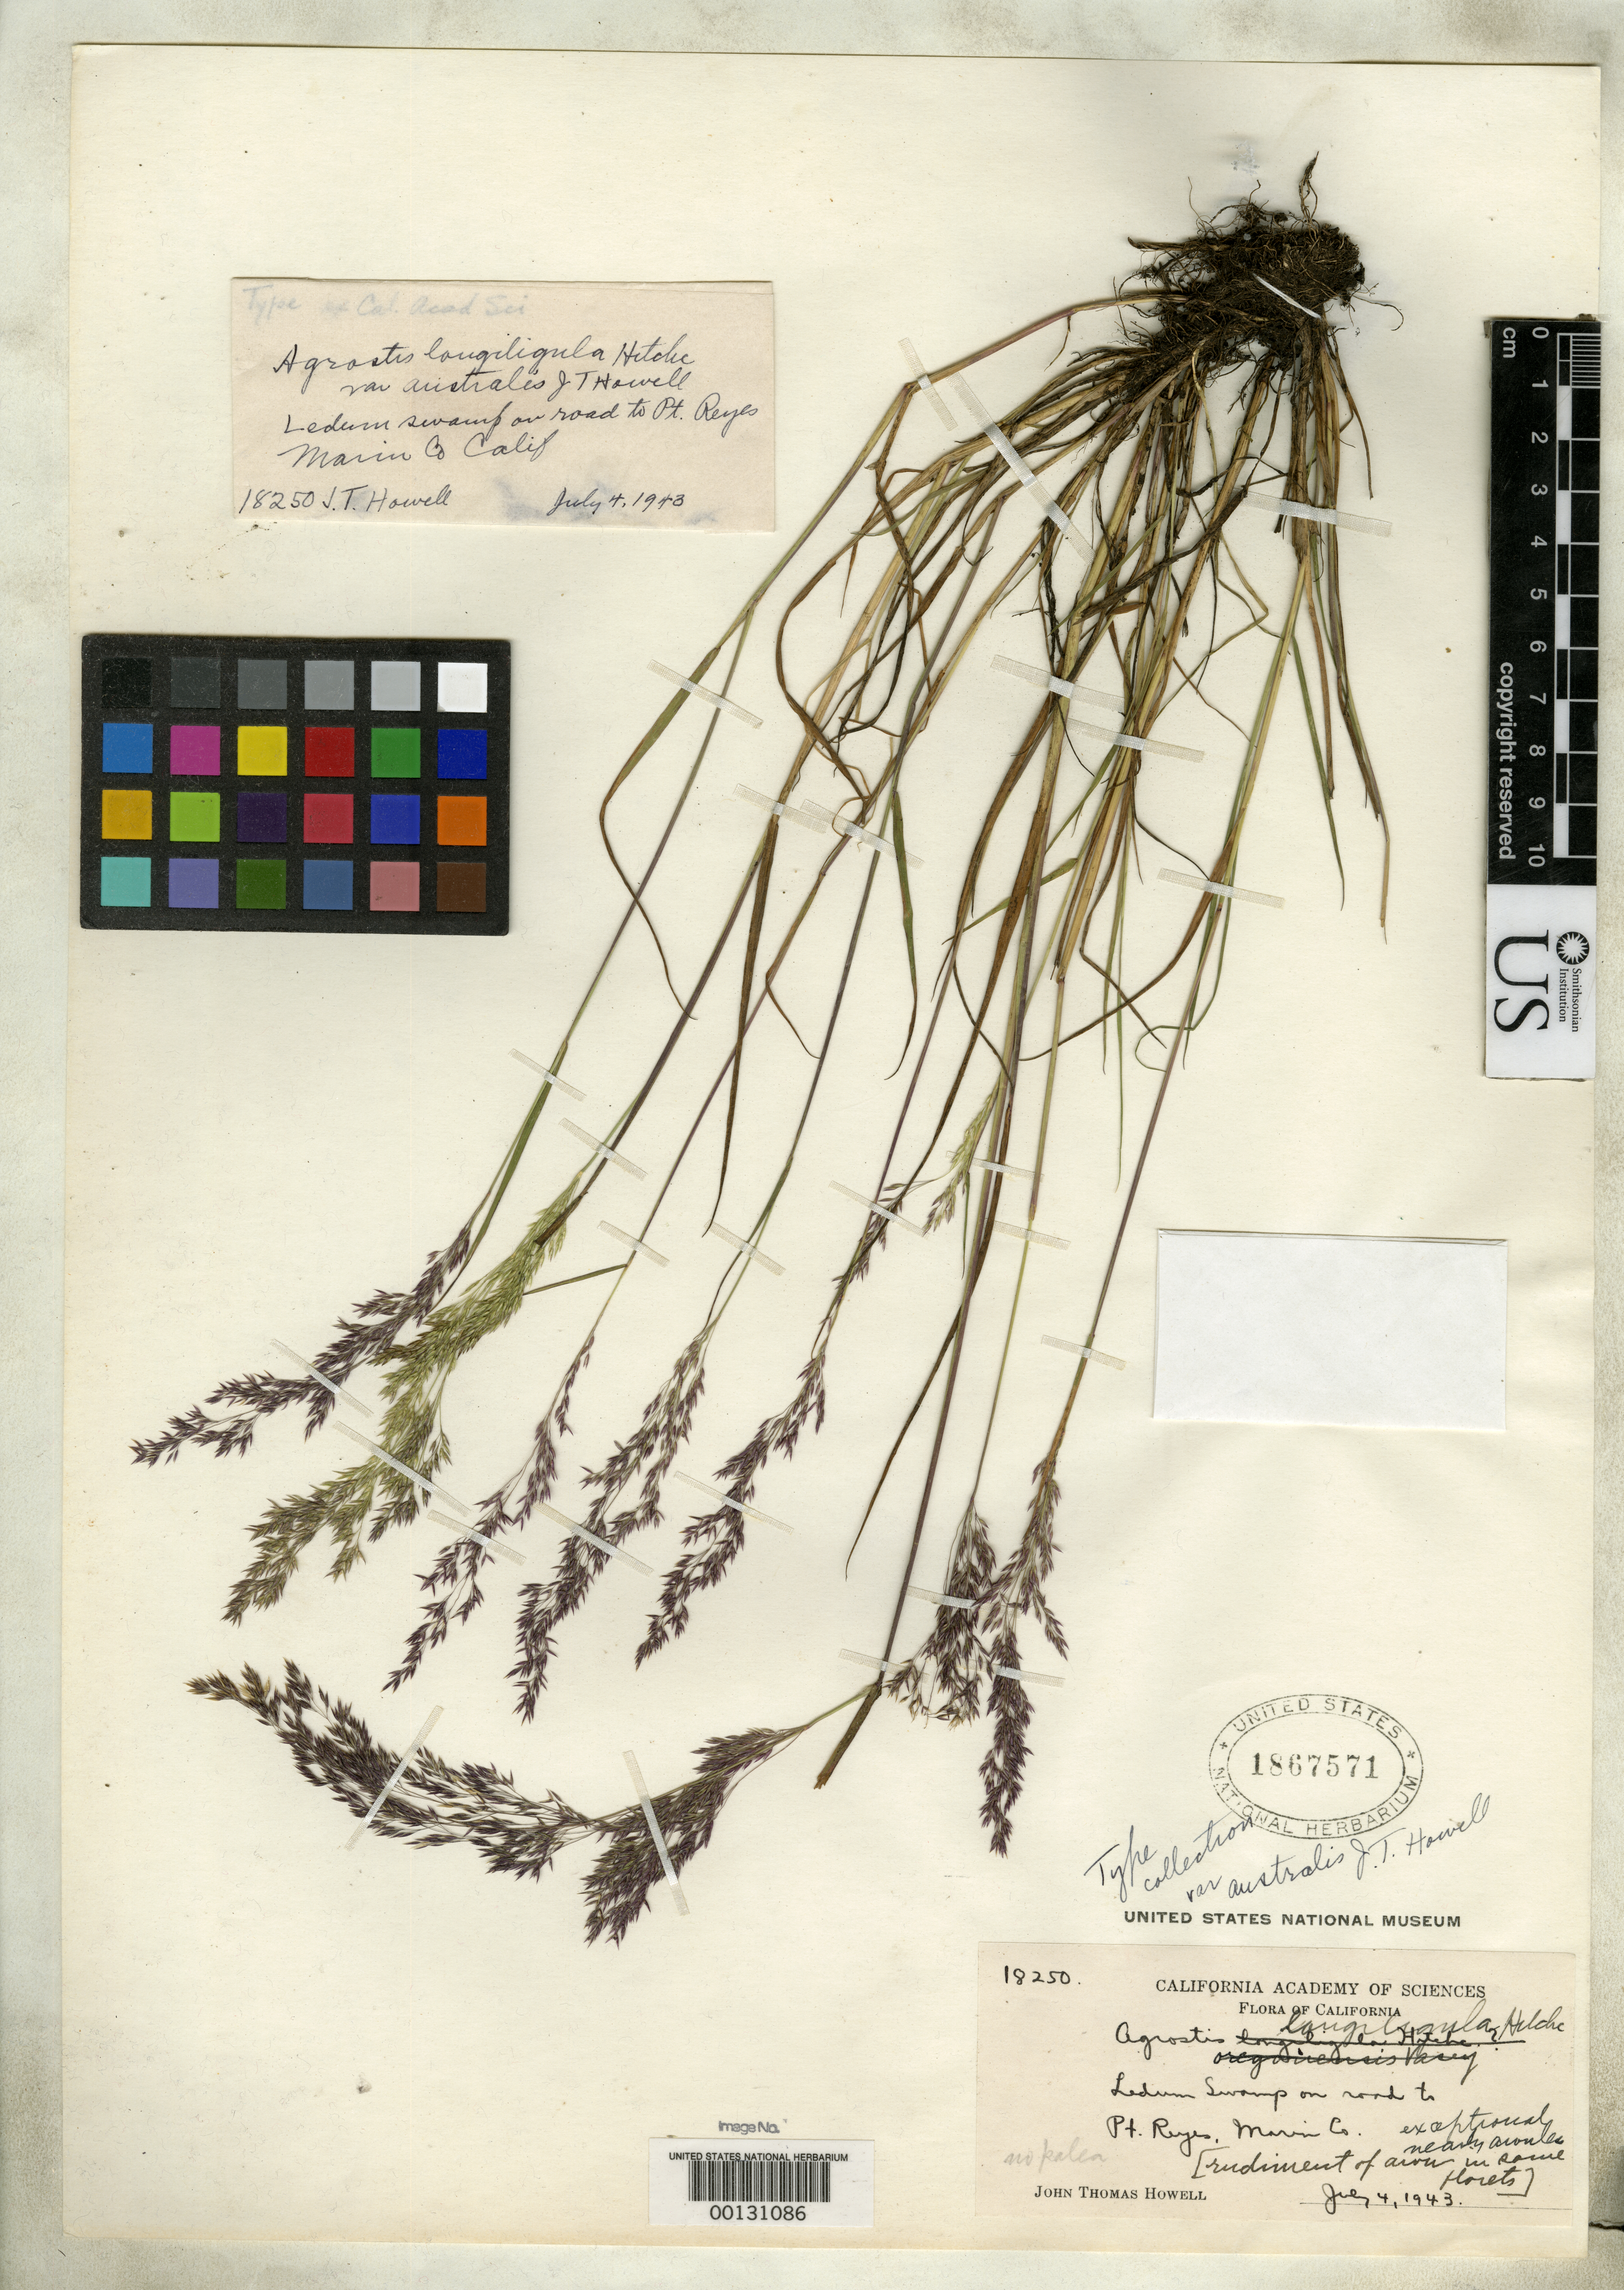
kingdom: Plantae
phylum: Tracheophyta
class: Liliopsida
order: Poales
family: Poaceae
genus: Agrostis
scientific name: Agrostis longiligula var. australis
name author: J.T. Howell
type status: Isotype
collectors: J. T. Howell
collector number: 18250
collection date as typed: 04 Jul 1943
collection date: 1943-07-04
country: United States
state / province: California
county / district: Marin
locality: Pt. Reyes, Ledum Swamp.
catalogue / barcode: US 1867571